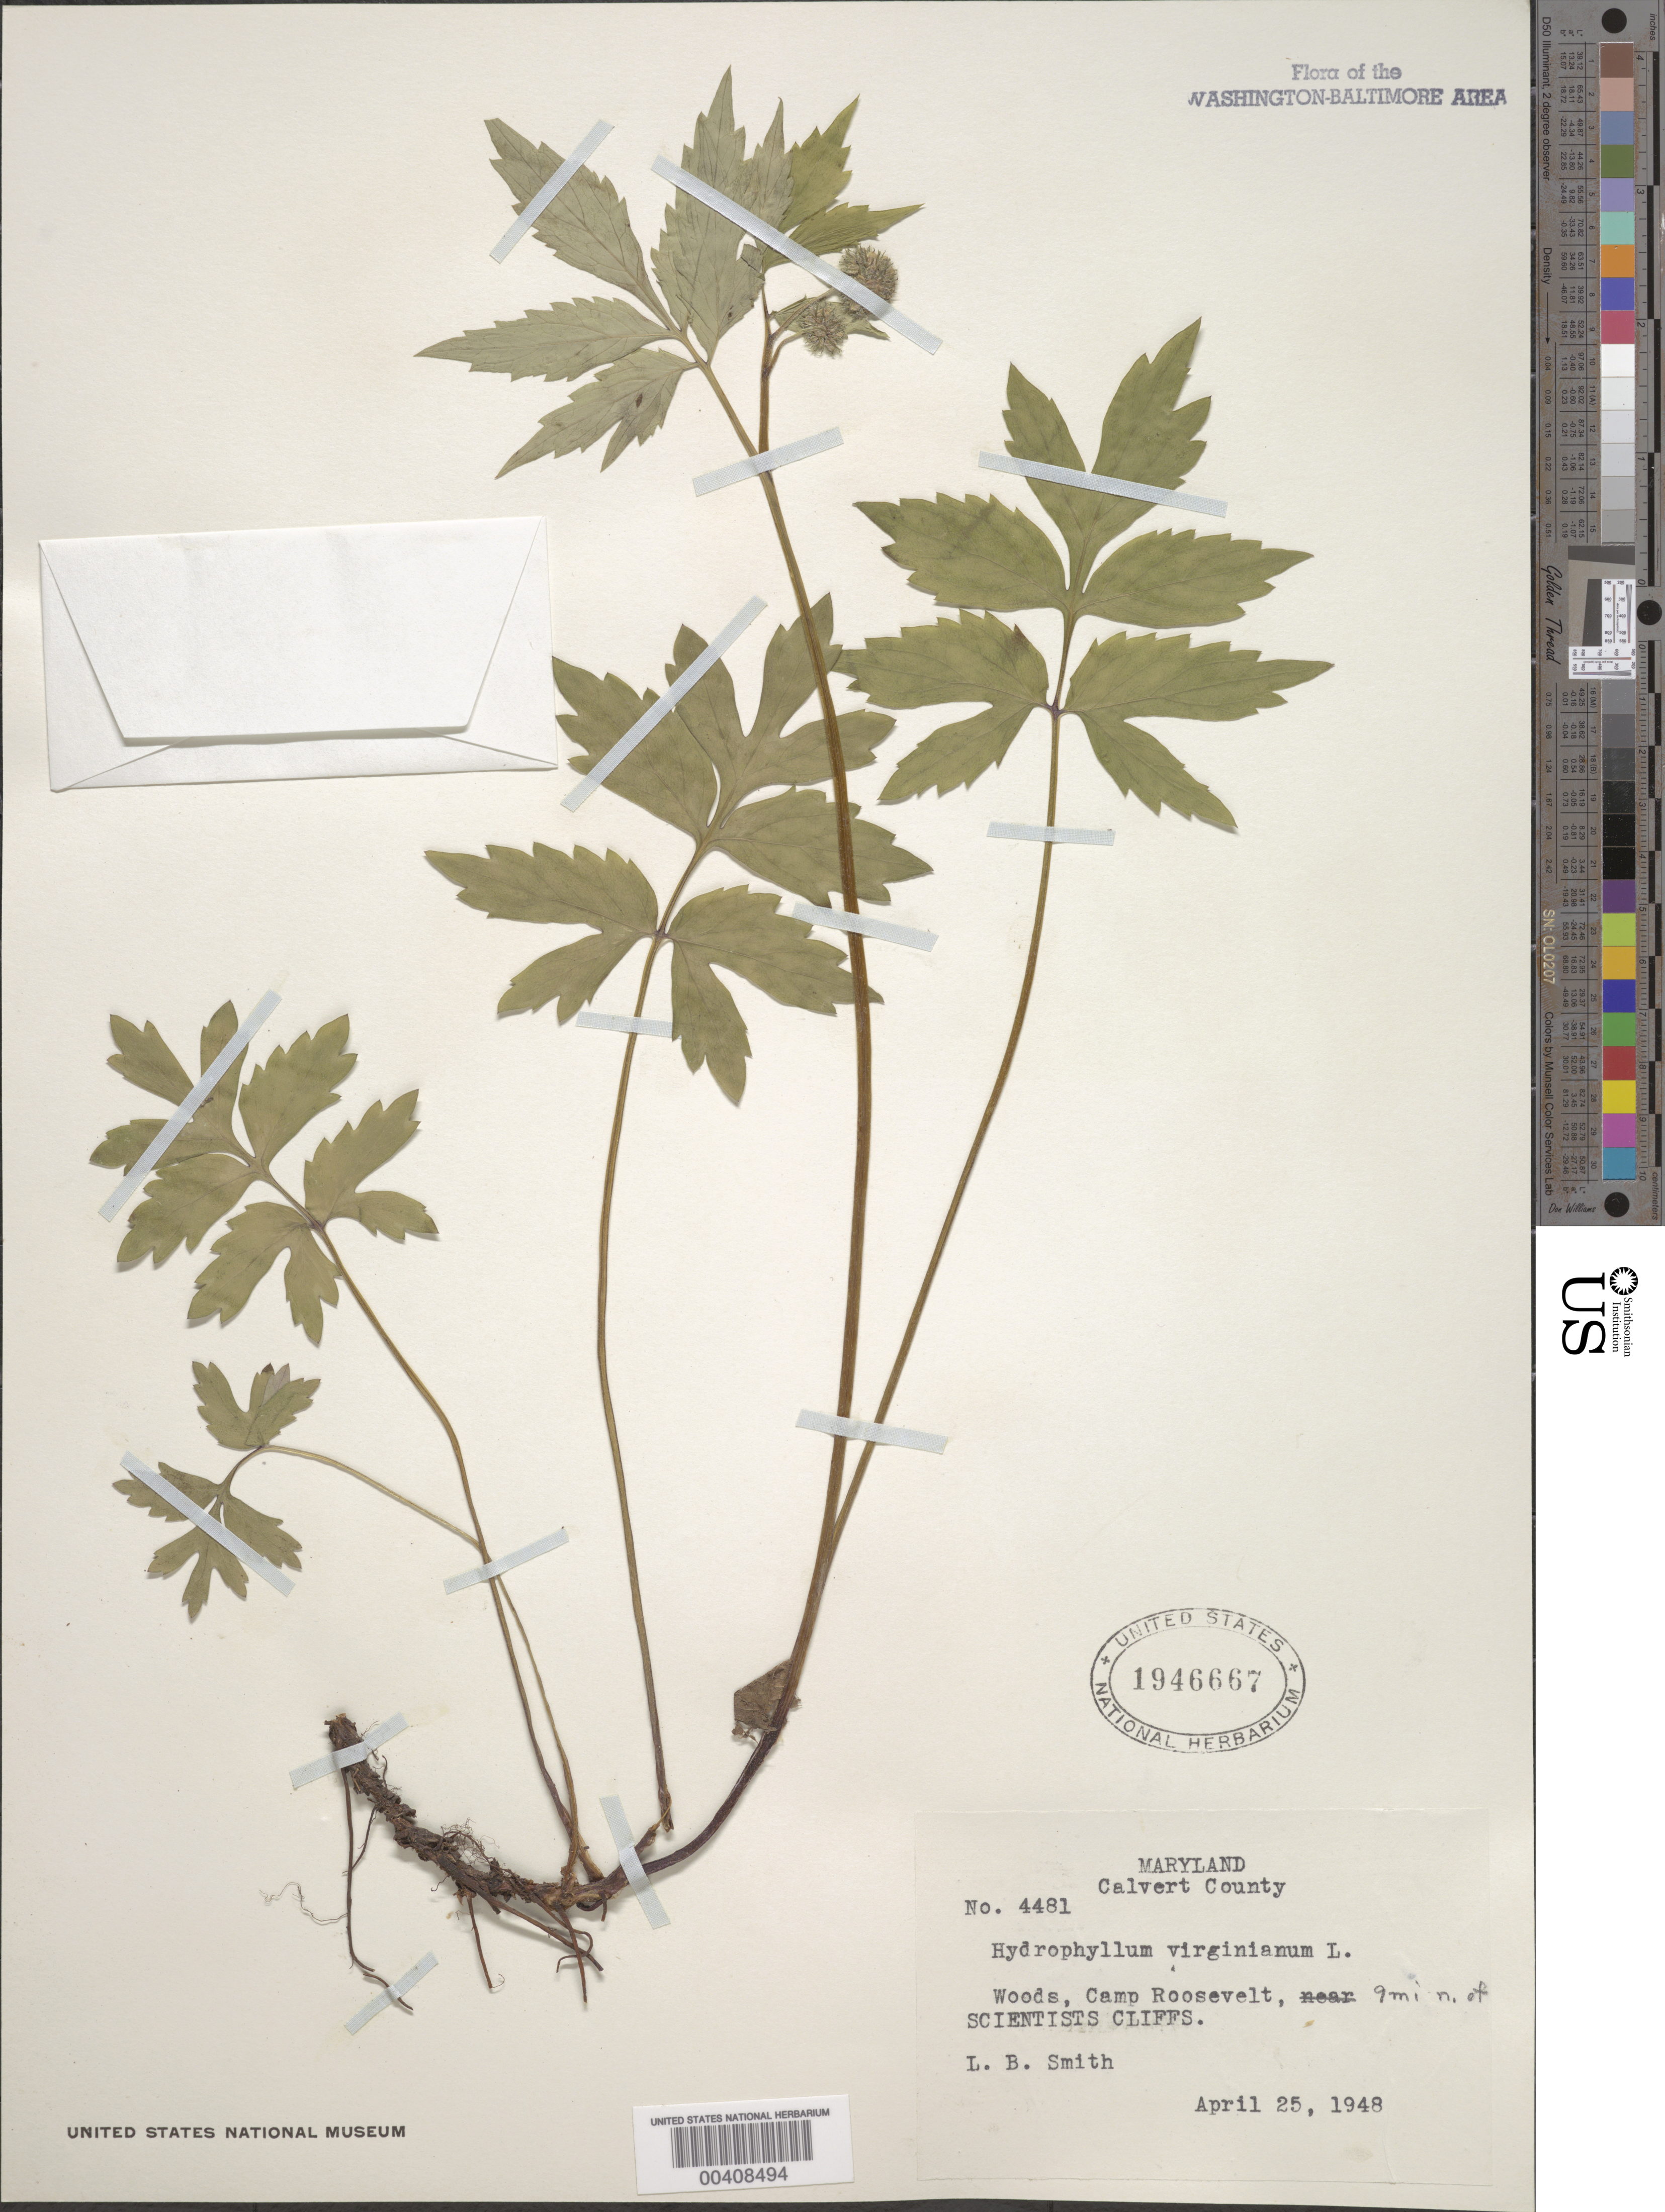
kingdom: Plantae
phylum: Tracheophyta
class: Magnoliopsida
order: Boraginales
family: Hydrophyllaceae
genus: Hydrophyllum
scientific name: Hydrophyllum virginianum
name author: L.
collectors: L. Smith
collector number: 4481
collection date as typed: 25 Apr 1948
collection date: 1948-04-25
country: United States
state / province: Maryland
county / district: Calvert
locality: Camp Roosevelt, 9 mi. N of Scientists Cliffs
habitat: Woods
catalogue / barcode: US 1946667